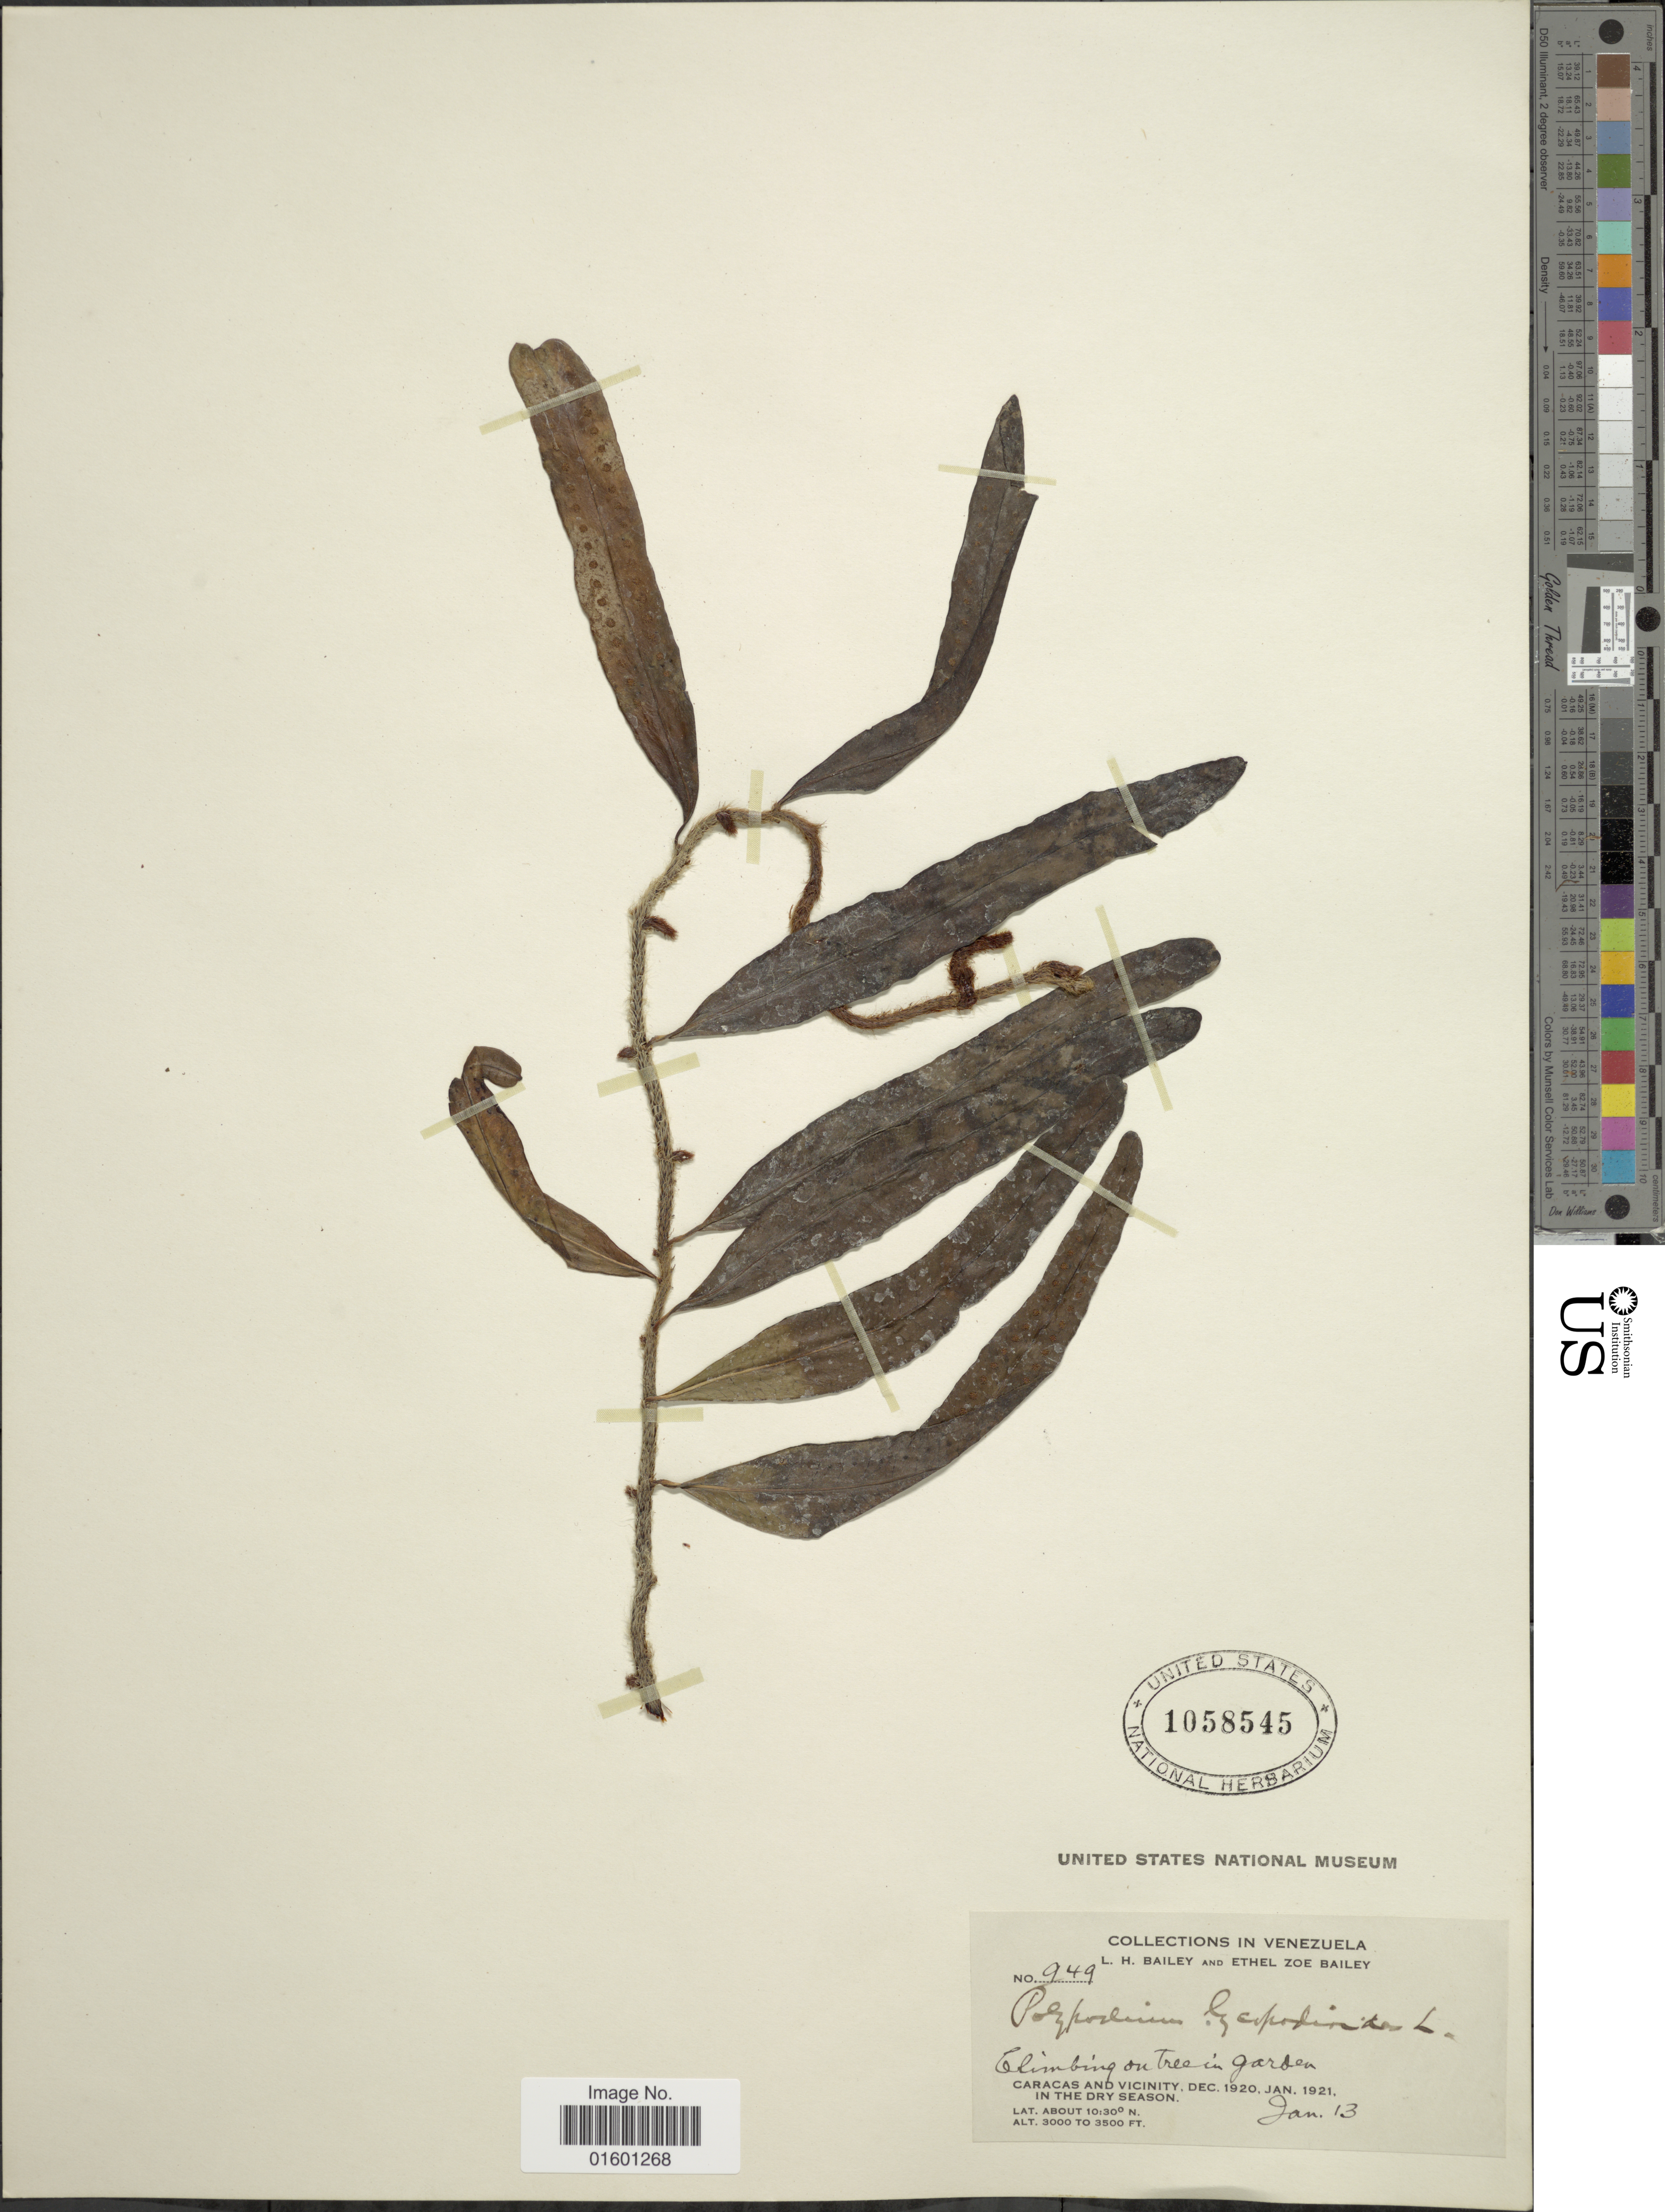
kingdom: Plantae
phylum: Tracheophyta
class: Polypodiopsida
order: Polypodiales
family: Polypodiaceae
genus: Microgramma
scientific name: Microgramma lycopodioides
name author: (L.) Copel.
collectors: L. H. Bailey & E. Z. Bailey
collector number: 949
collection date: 1921-01-13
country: Venezuela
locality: Caracas and vicinity, in dry season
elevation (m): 914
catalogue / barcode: US 1058545